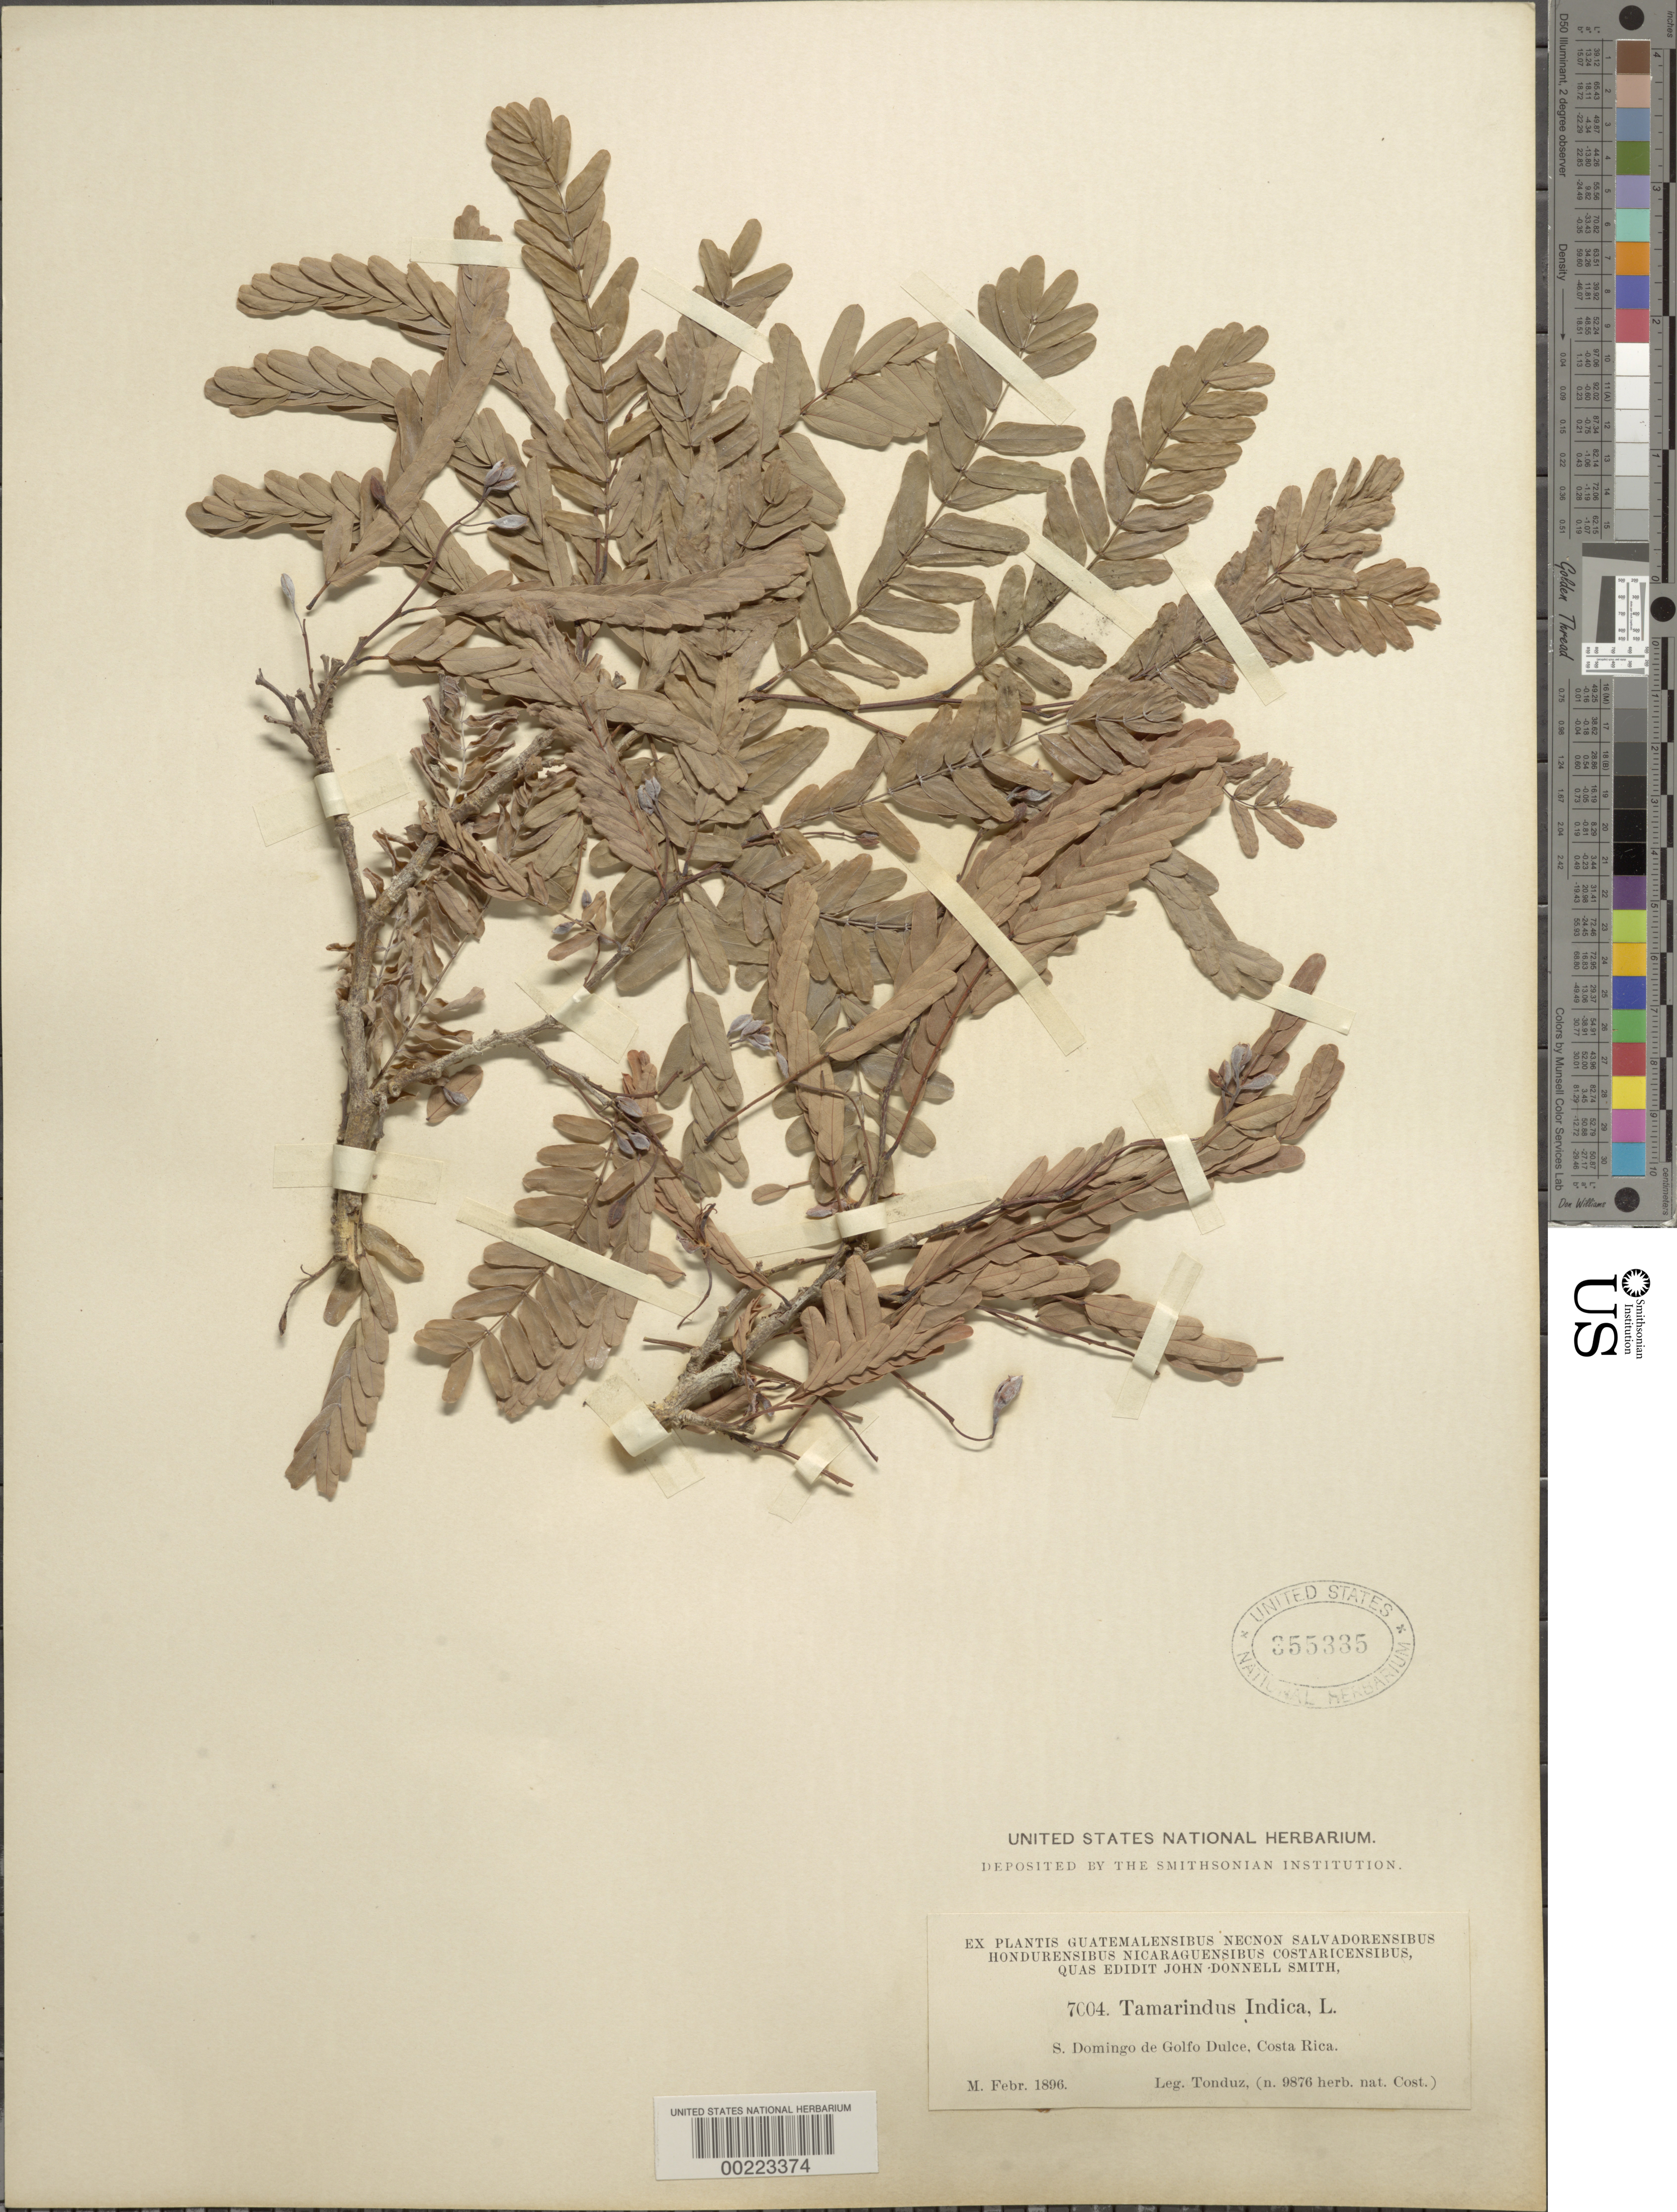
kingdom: Plantae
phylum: Tracheophyta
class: Magnoliopsida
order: Fabales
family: Fabaceae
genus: Tamarindus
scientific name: Tamarindus indica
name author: L.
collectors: A. Tonduz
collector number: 7004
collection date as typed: Feb 1896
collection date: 1896-02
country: Costa Rica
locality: Santo Domingo de Golfo Dulce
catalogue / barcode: US 355335